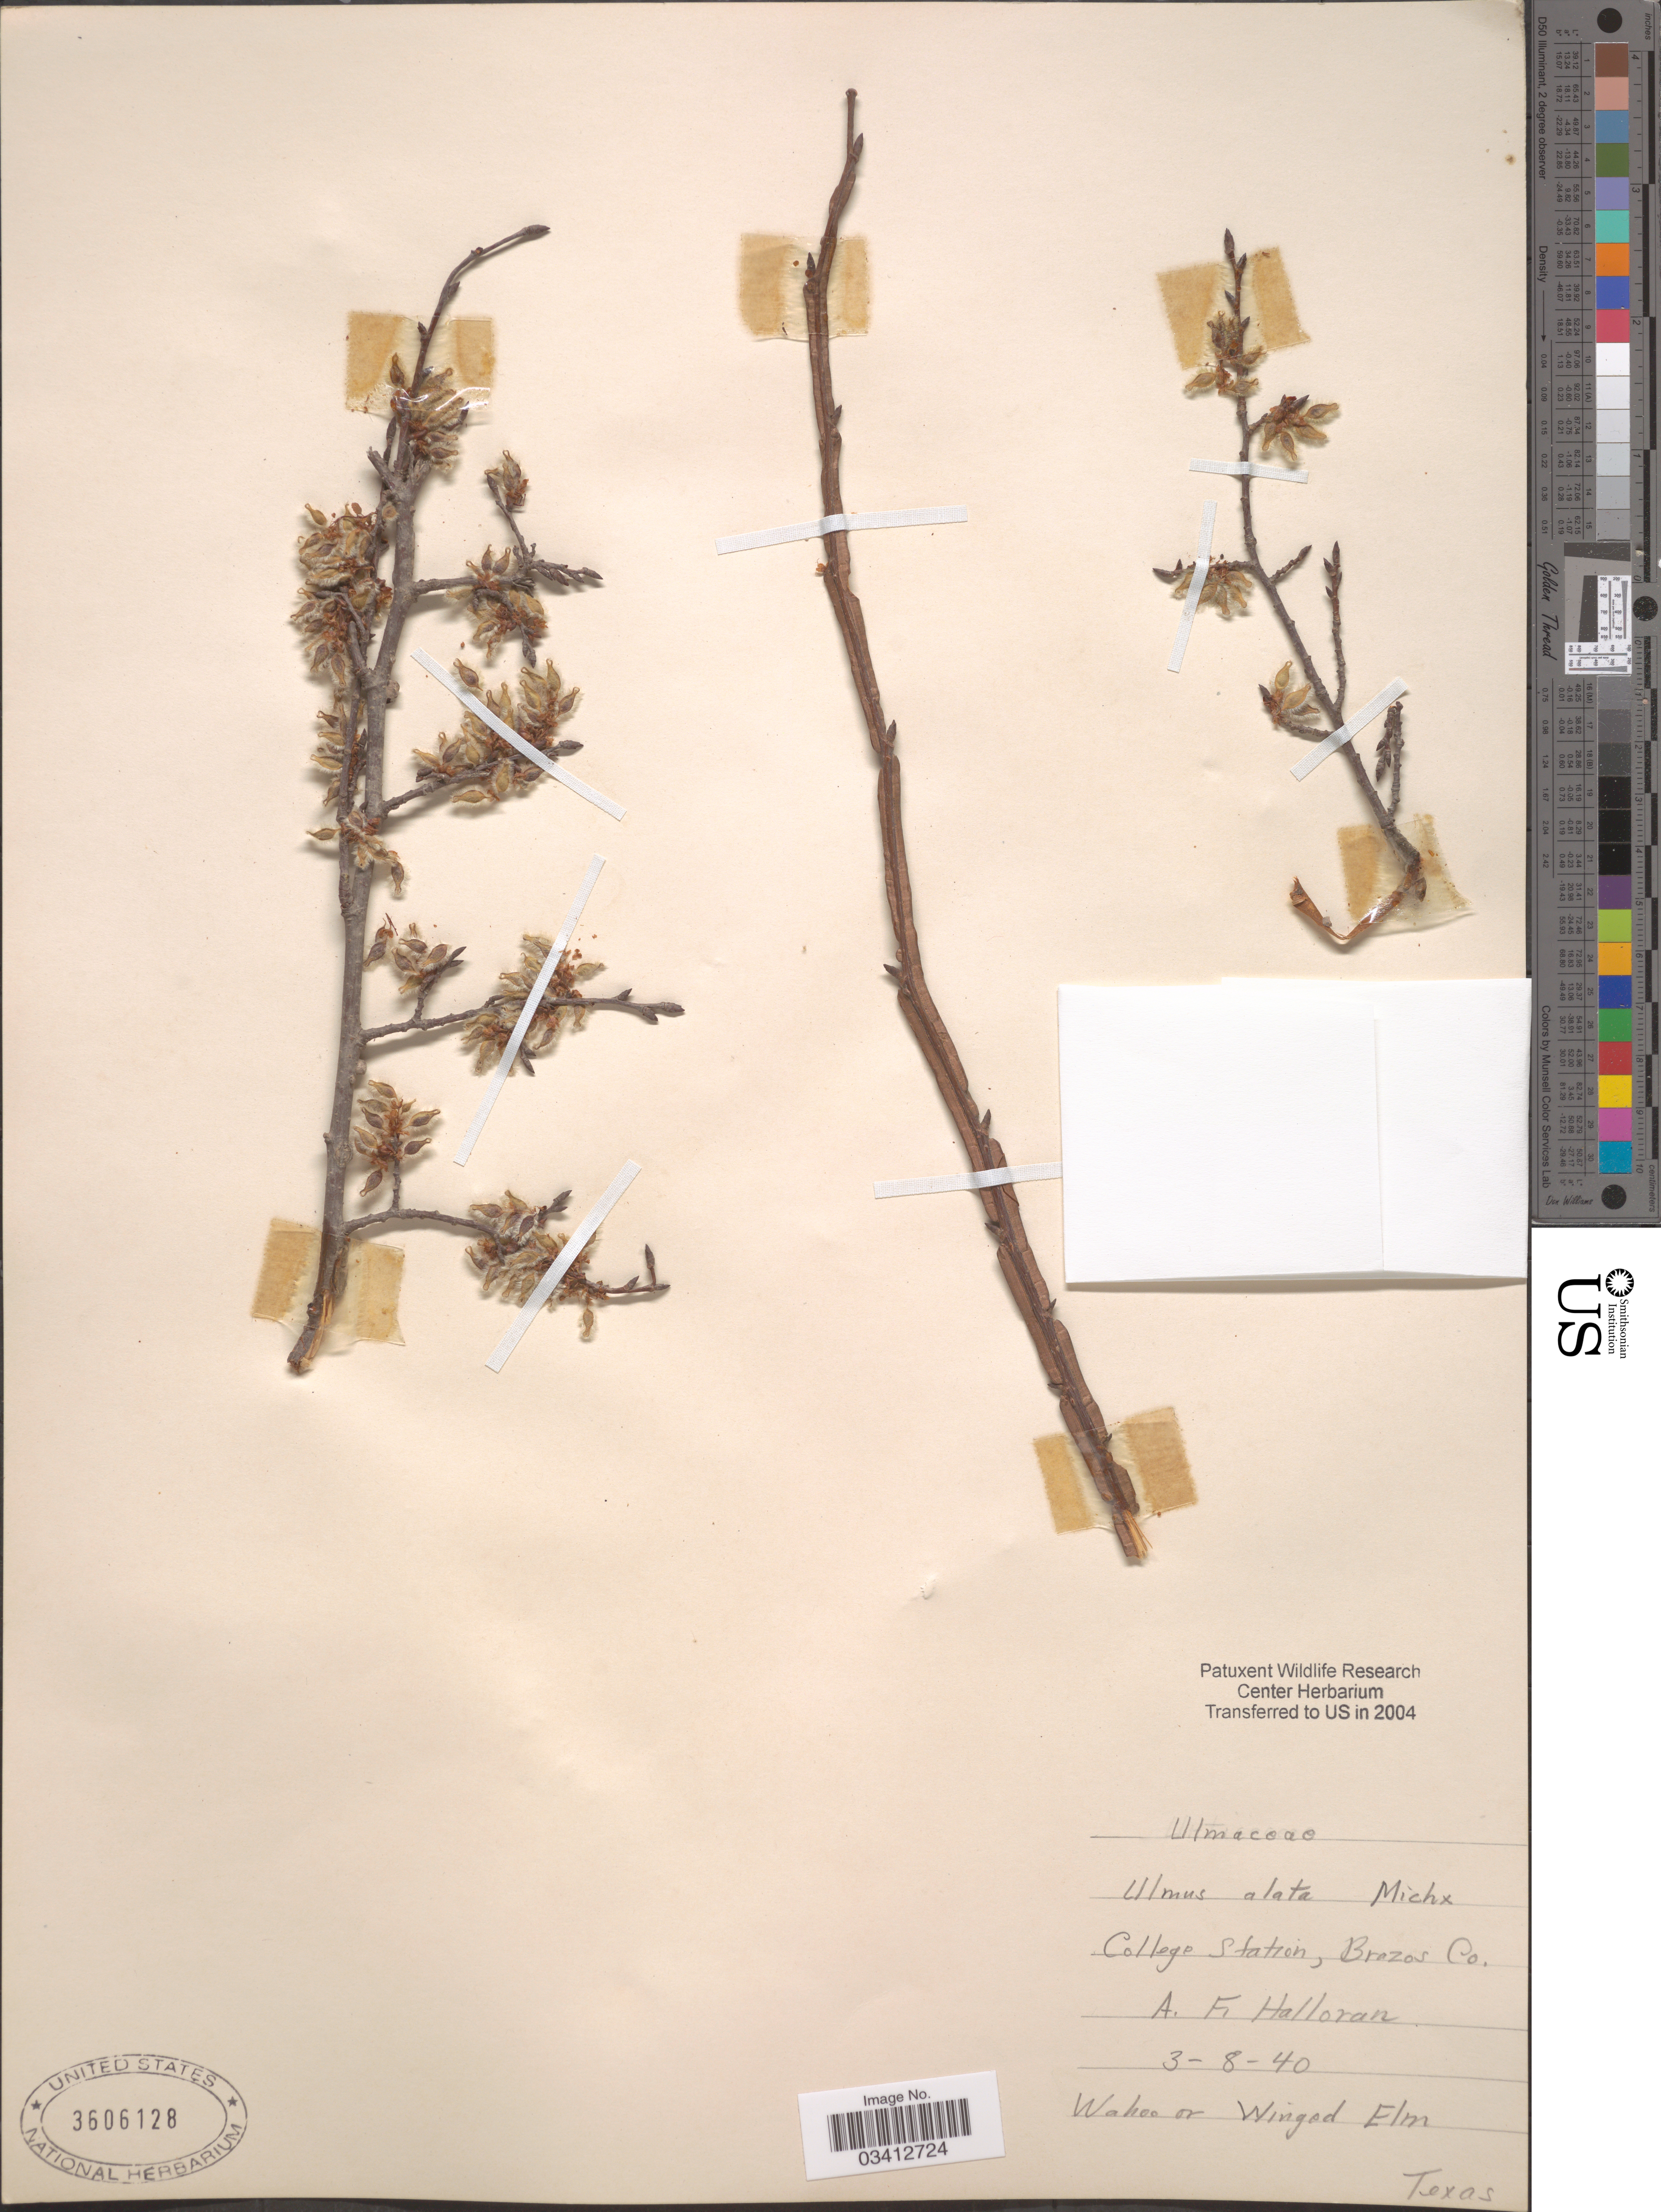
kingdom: Plantae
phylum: Tracheophyta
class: Magnoliopsida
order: Rosales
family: Ulmaceae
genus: Ulmus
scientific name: Ulmus alata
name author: Michx.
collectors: A. Halloran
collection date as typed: Transcribed d/m/y: 8/3/40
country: United States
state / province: Texas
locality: College Station, Brazos Co.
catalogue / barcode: US 3606128